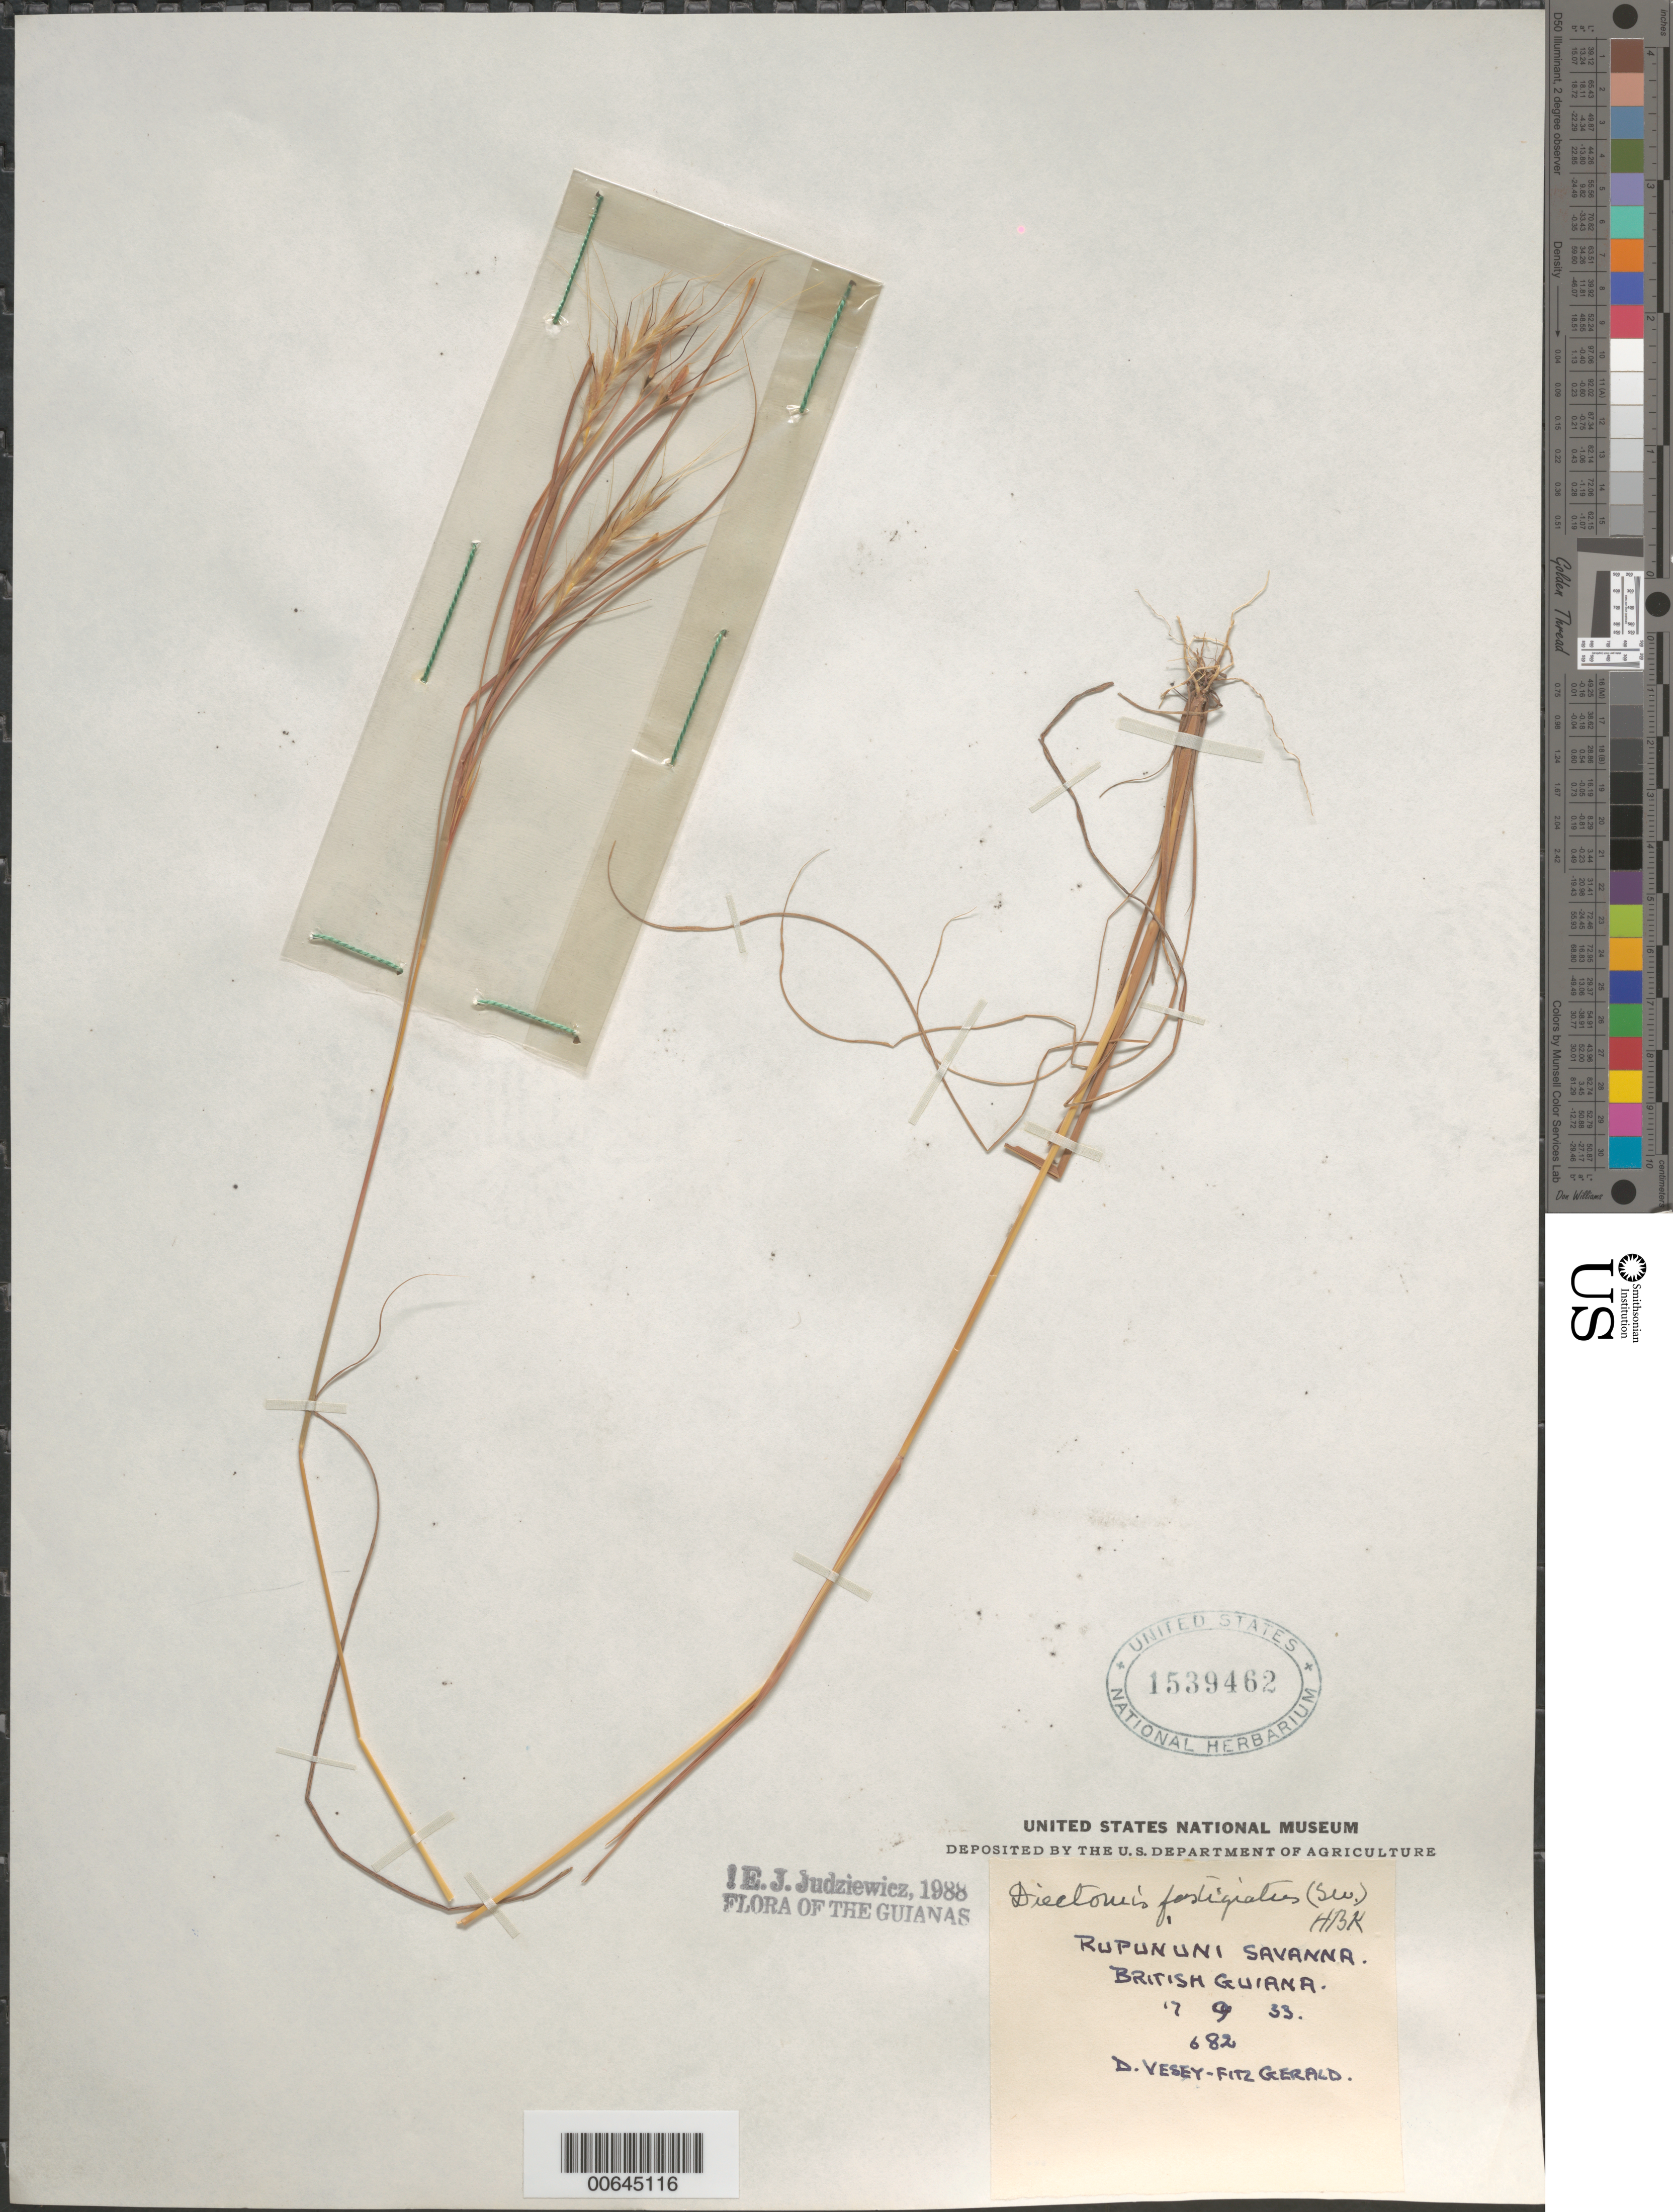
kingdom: Plantae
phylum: Tracheophyta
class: Liliopsida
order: Poales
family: Poaceae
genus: Andropogon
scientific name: Andropogon fastigiatus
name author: Sw.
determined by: Judziewicz, E. J.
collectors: V. Gerarld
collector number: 682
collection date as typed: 17-Aug-33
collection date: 1933-08-17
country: Guyana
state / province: U. Takutu-U. Essequibo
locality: Rupununi Savanna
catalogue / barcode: US 1539462